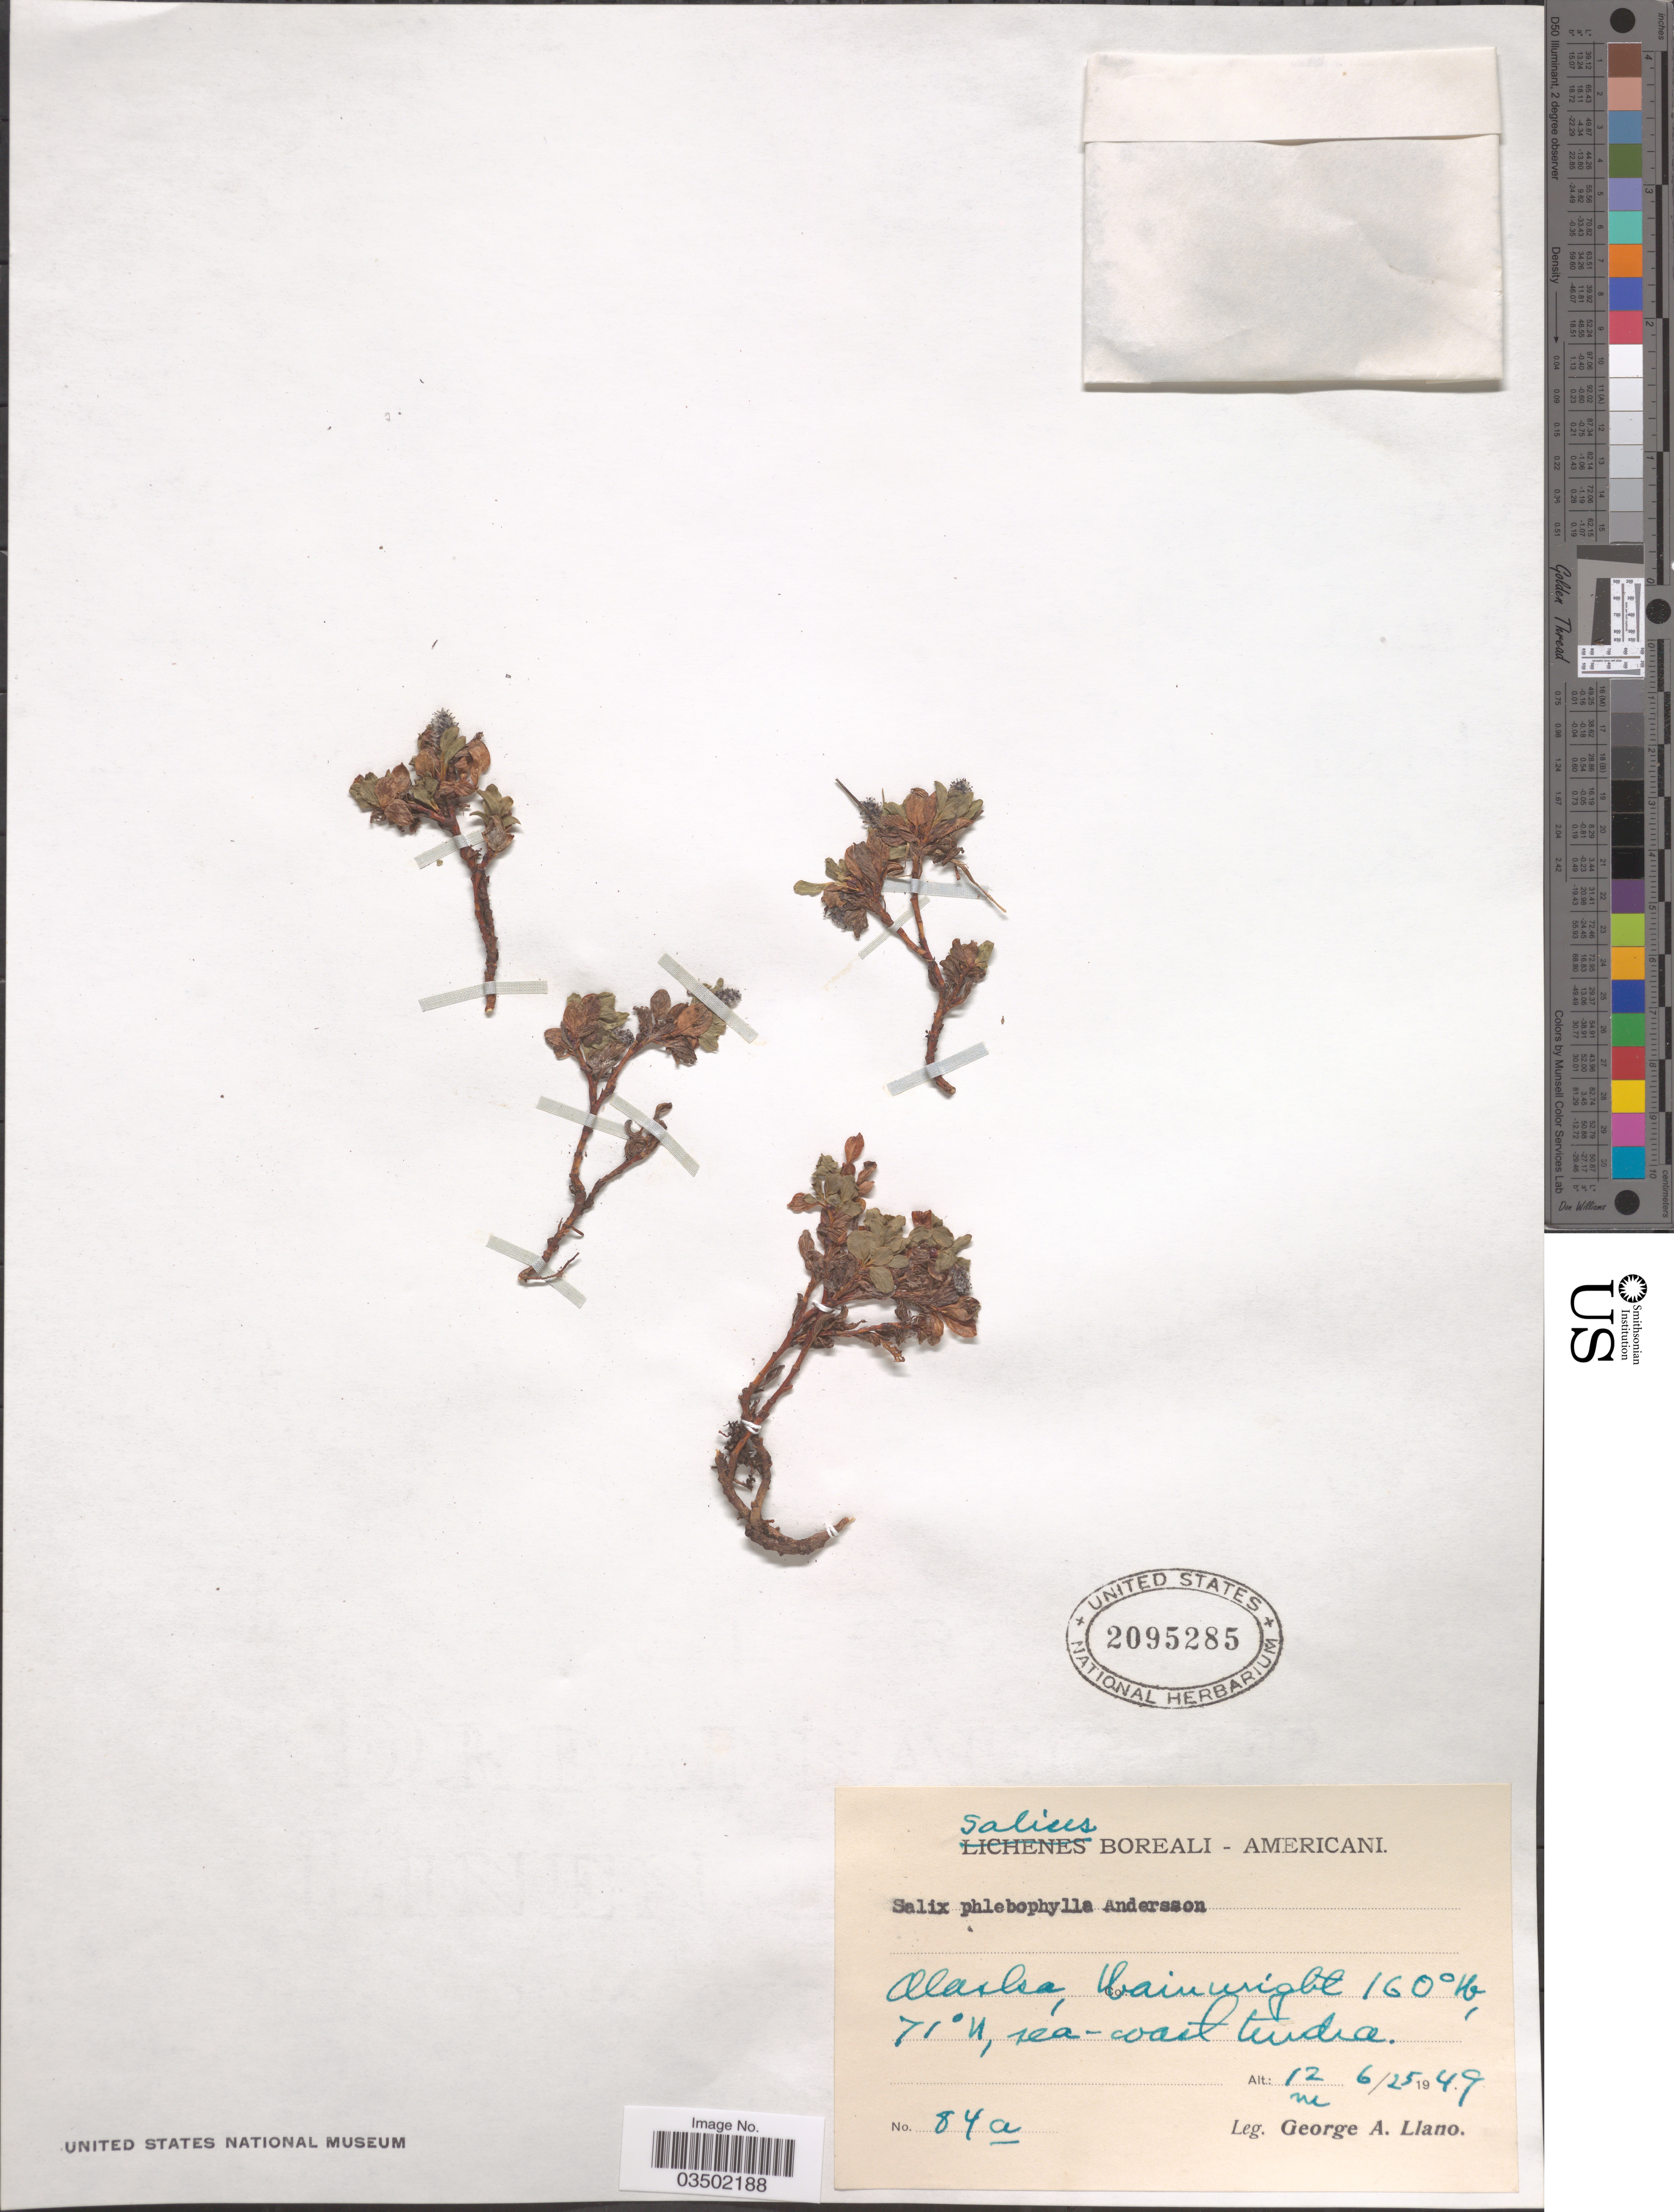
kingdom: Plantae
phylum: Tracheophyta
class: Magnoliopsida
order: Malpighiales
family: Salicaceae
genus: Salix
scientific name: Salix phlebophylla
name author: Andersson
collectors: G. Llano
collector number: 84a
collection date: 1949-06-25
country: United States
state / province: Alaska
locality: Wainwright, sea-coast tundra.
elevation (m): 12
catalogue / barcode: US 2095285